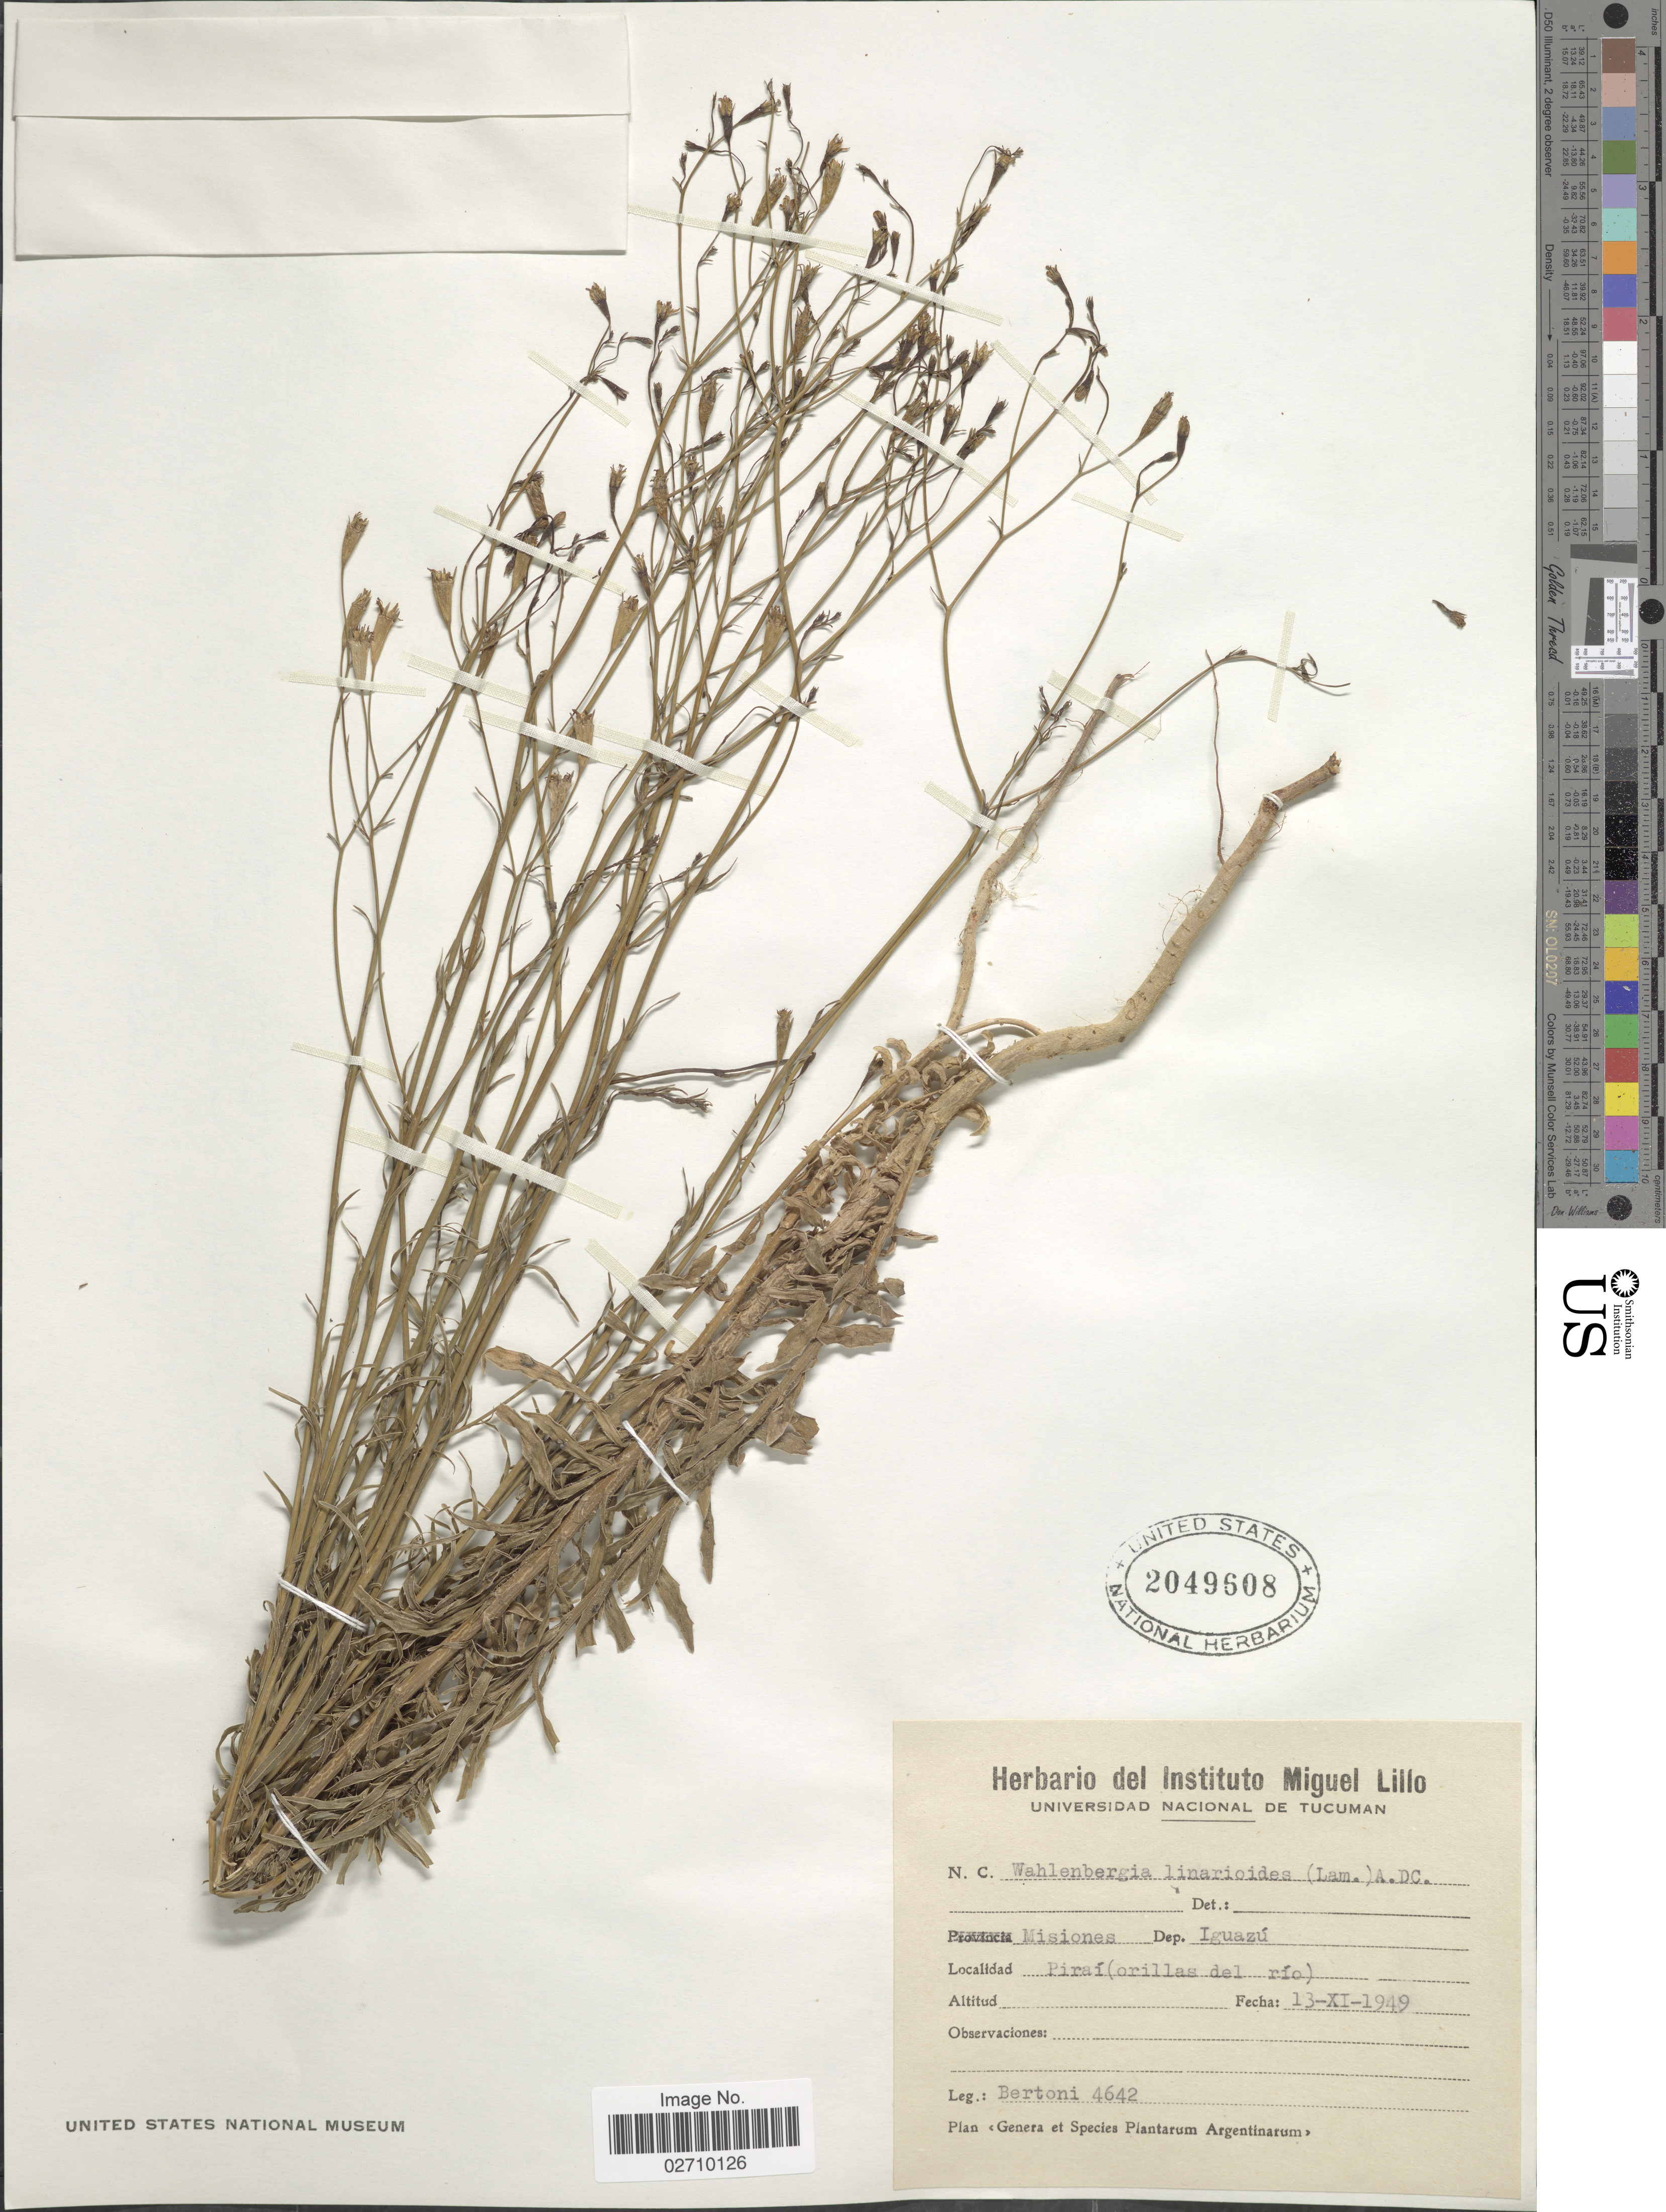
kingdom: Plantae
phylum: Tracheophyta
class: Magnoliopsida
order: Asterales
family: Campanulaceae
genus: Wahlenbergia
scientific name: Wahlenbergia linarioides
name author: (Lam.) A. DC.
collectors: -- Bertoni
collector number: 4642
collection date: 1949-11-13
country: Argentina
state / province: Misiones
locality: Dep. Iguazú. Paraí (orillas del río).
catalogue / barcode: US 2049608